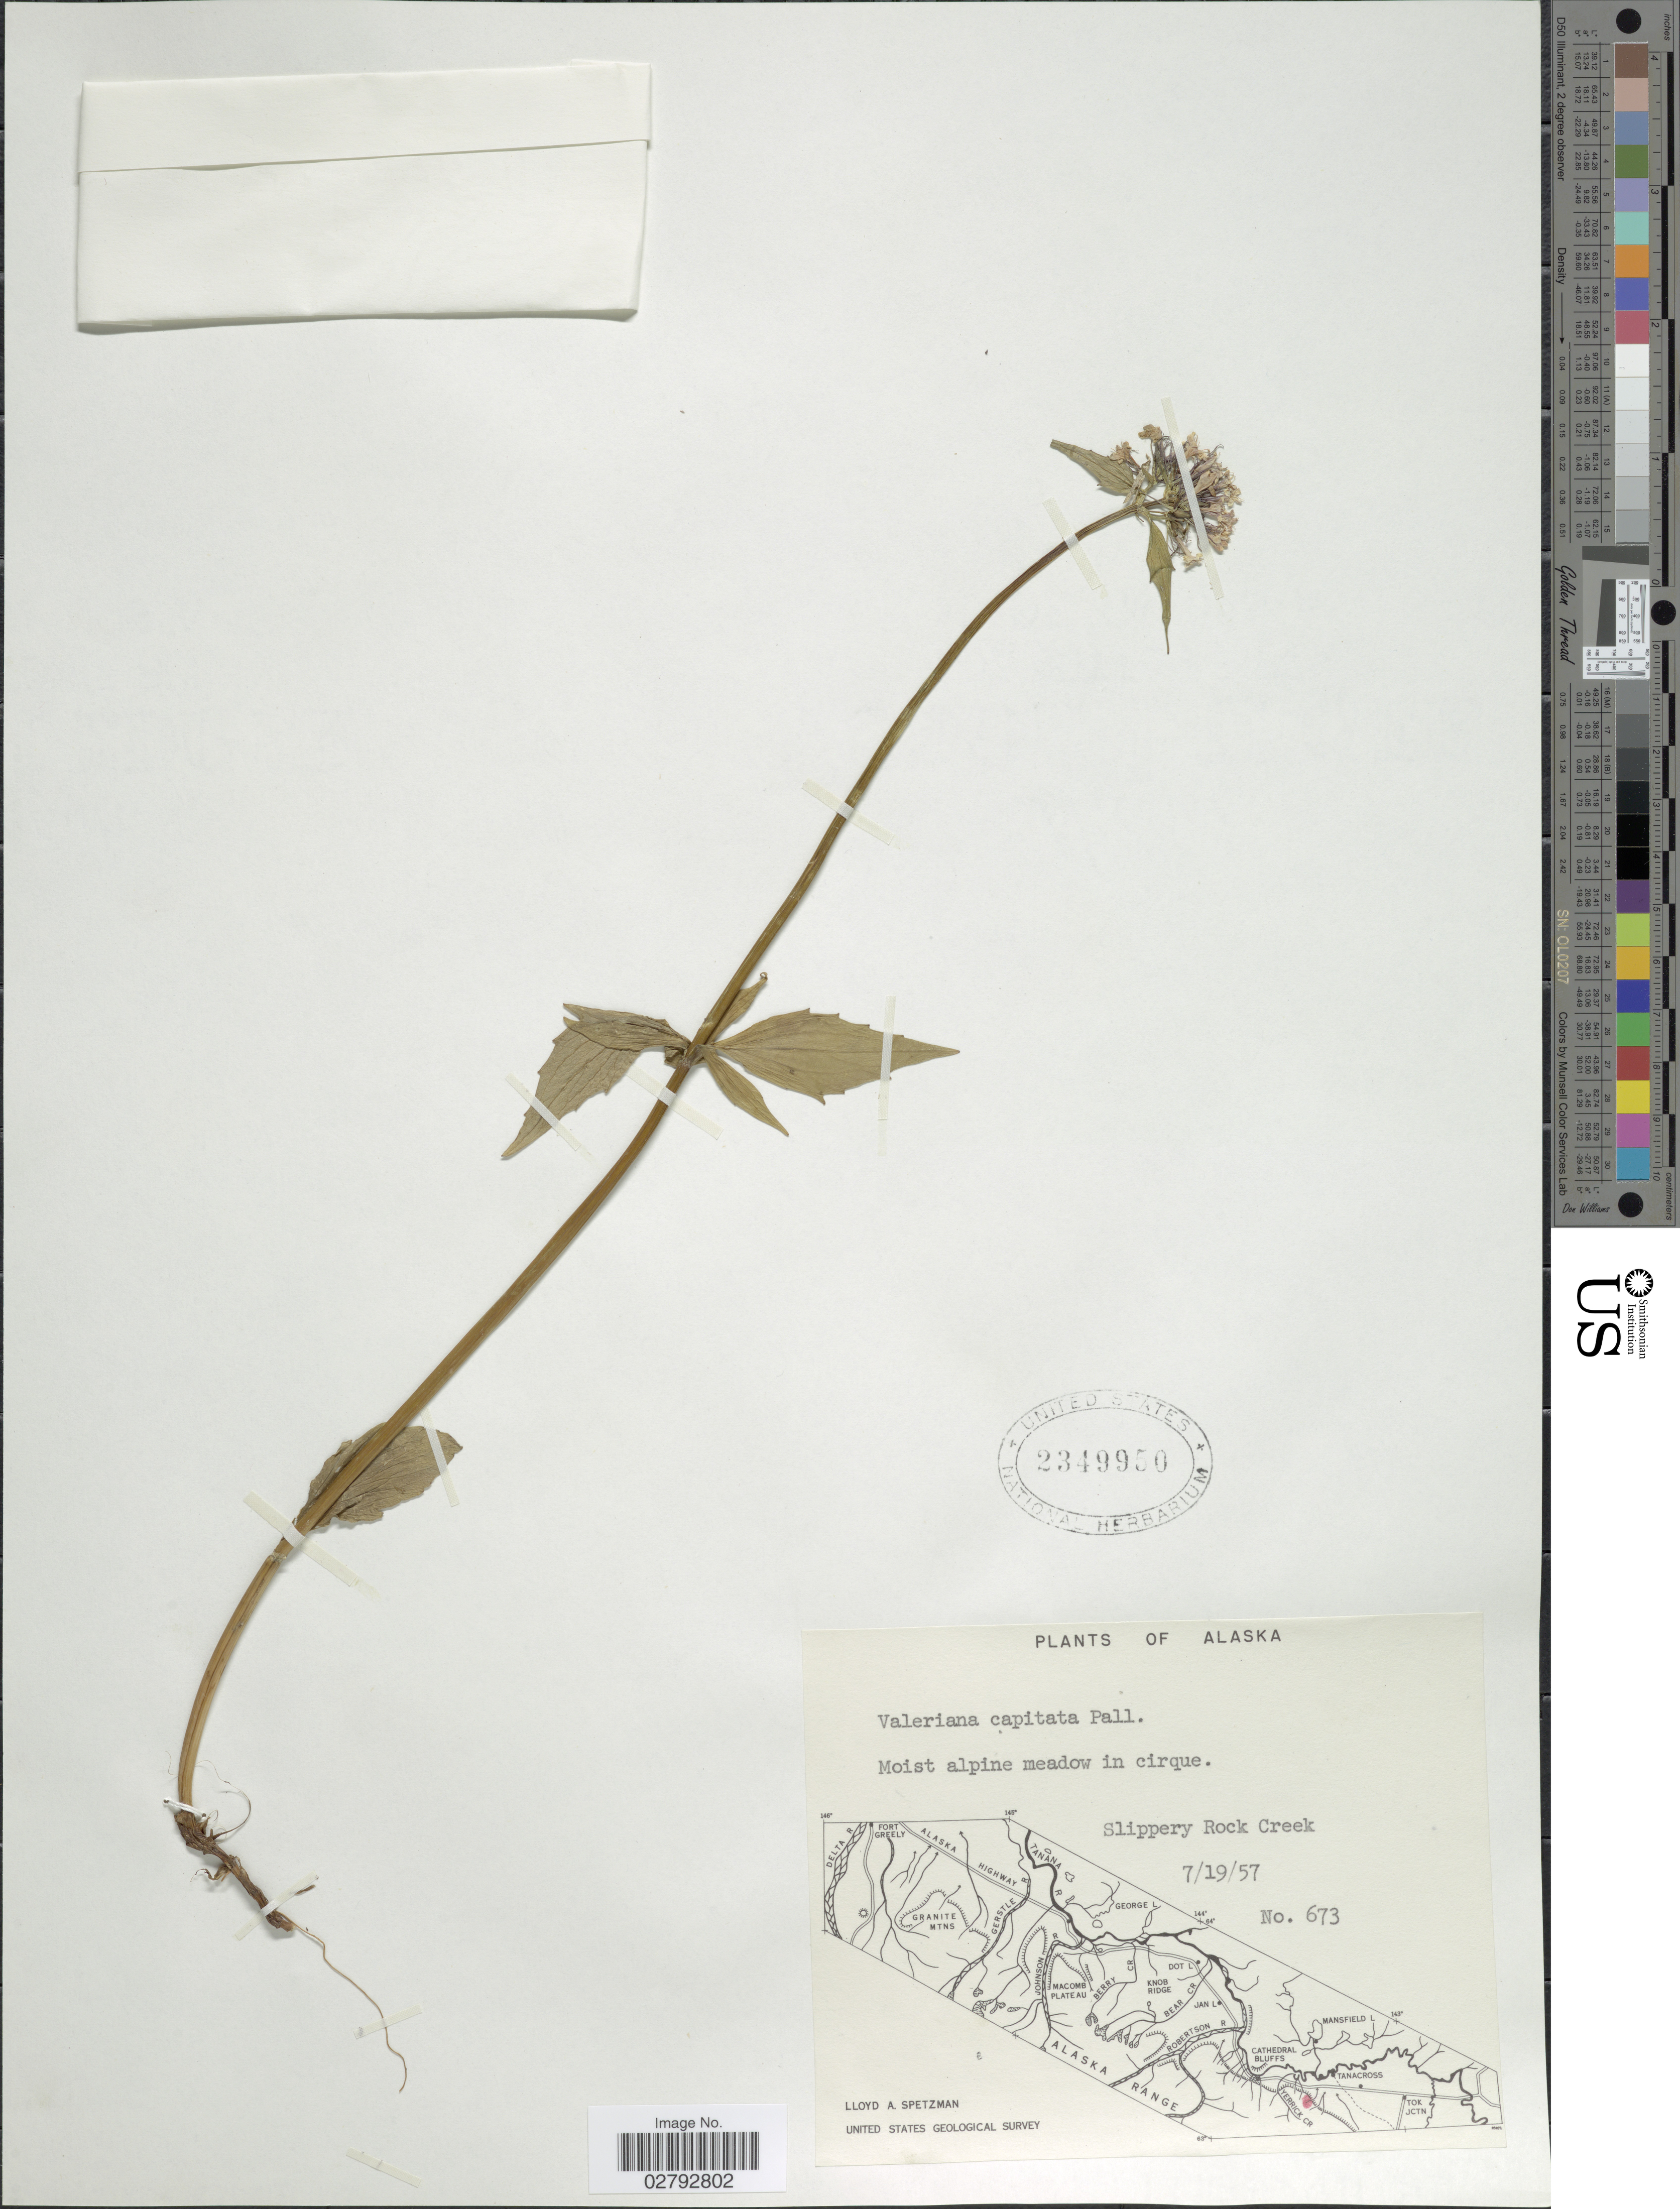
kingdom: Plantae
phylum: Tracheophyta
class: Magnoliopsida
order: Dipsacales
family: Caprifoliaceae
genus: Valeriana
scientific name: Valeriana capitata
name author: Link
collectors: L. Spetzman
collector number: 673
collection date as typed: Transcribed d/m/y: 19/7/57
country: United States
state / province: Alaska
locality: Slippery Rock Creek.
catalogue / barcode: US 2349950